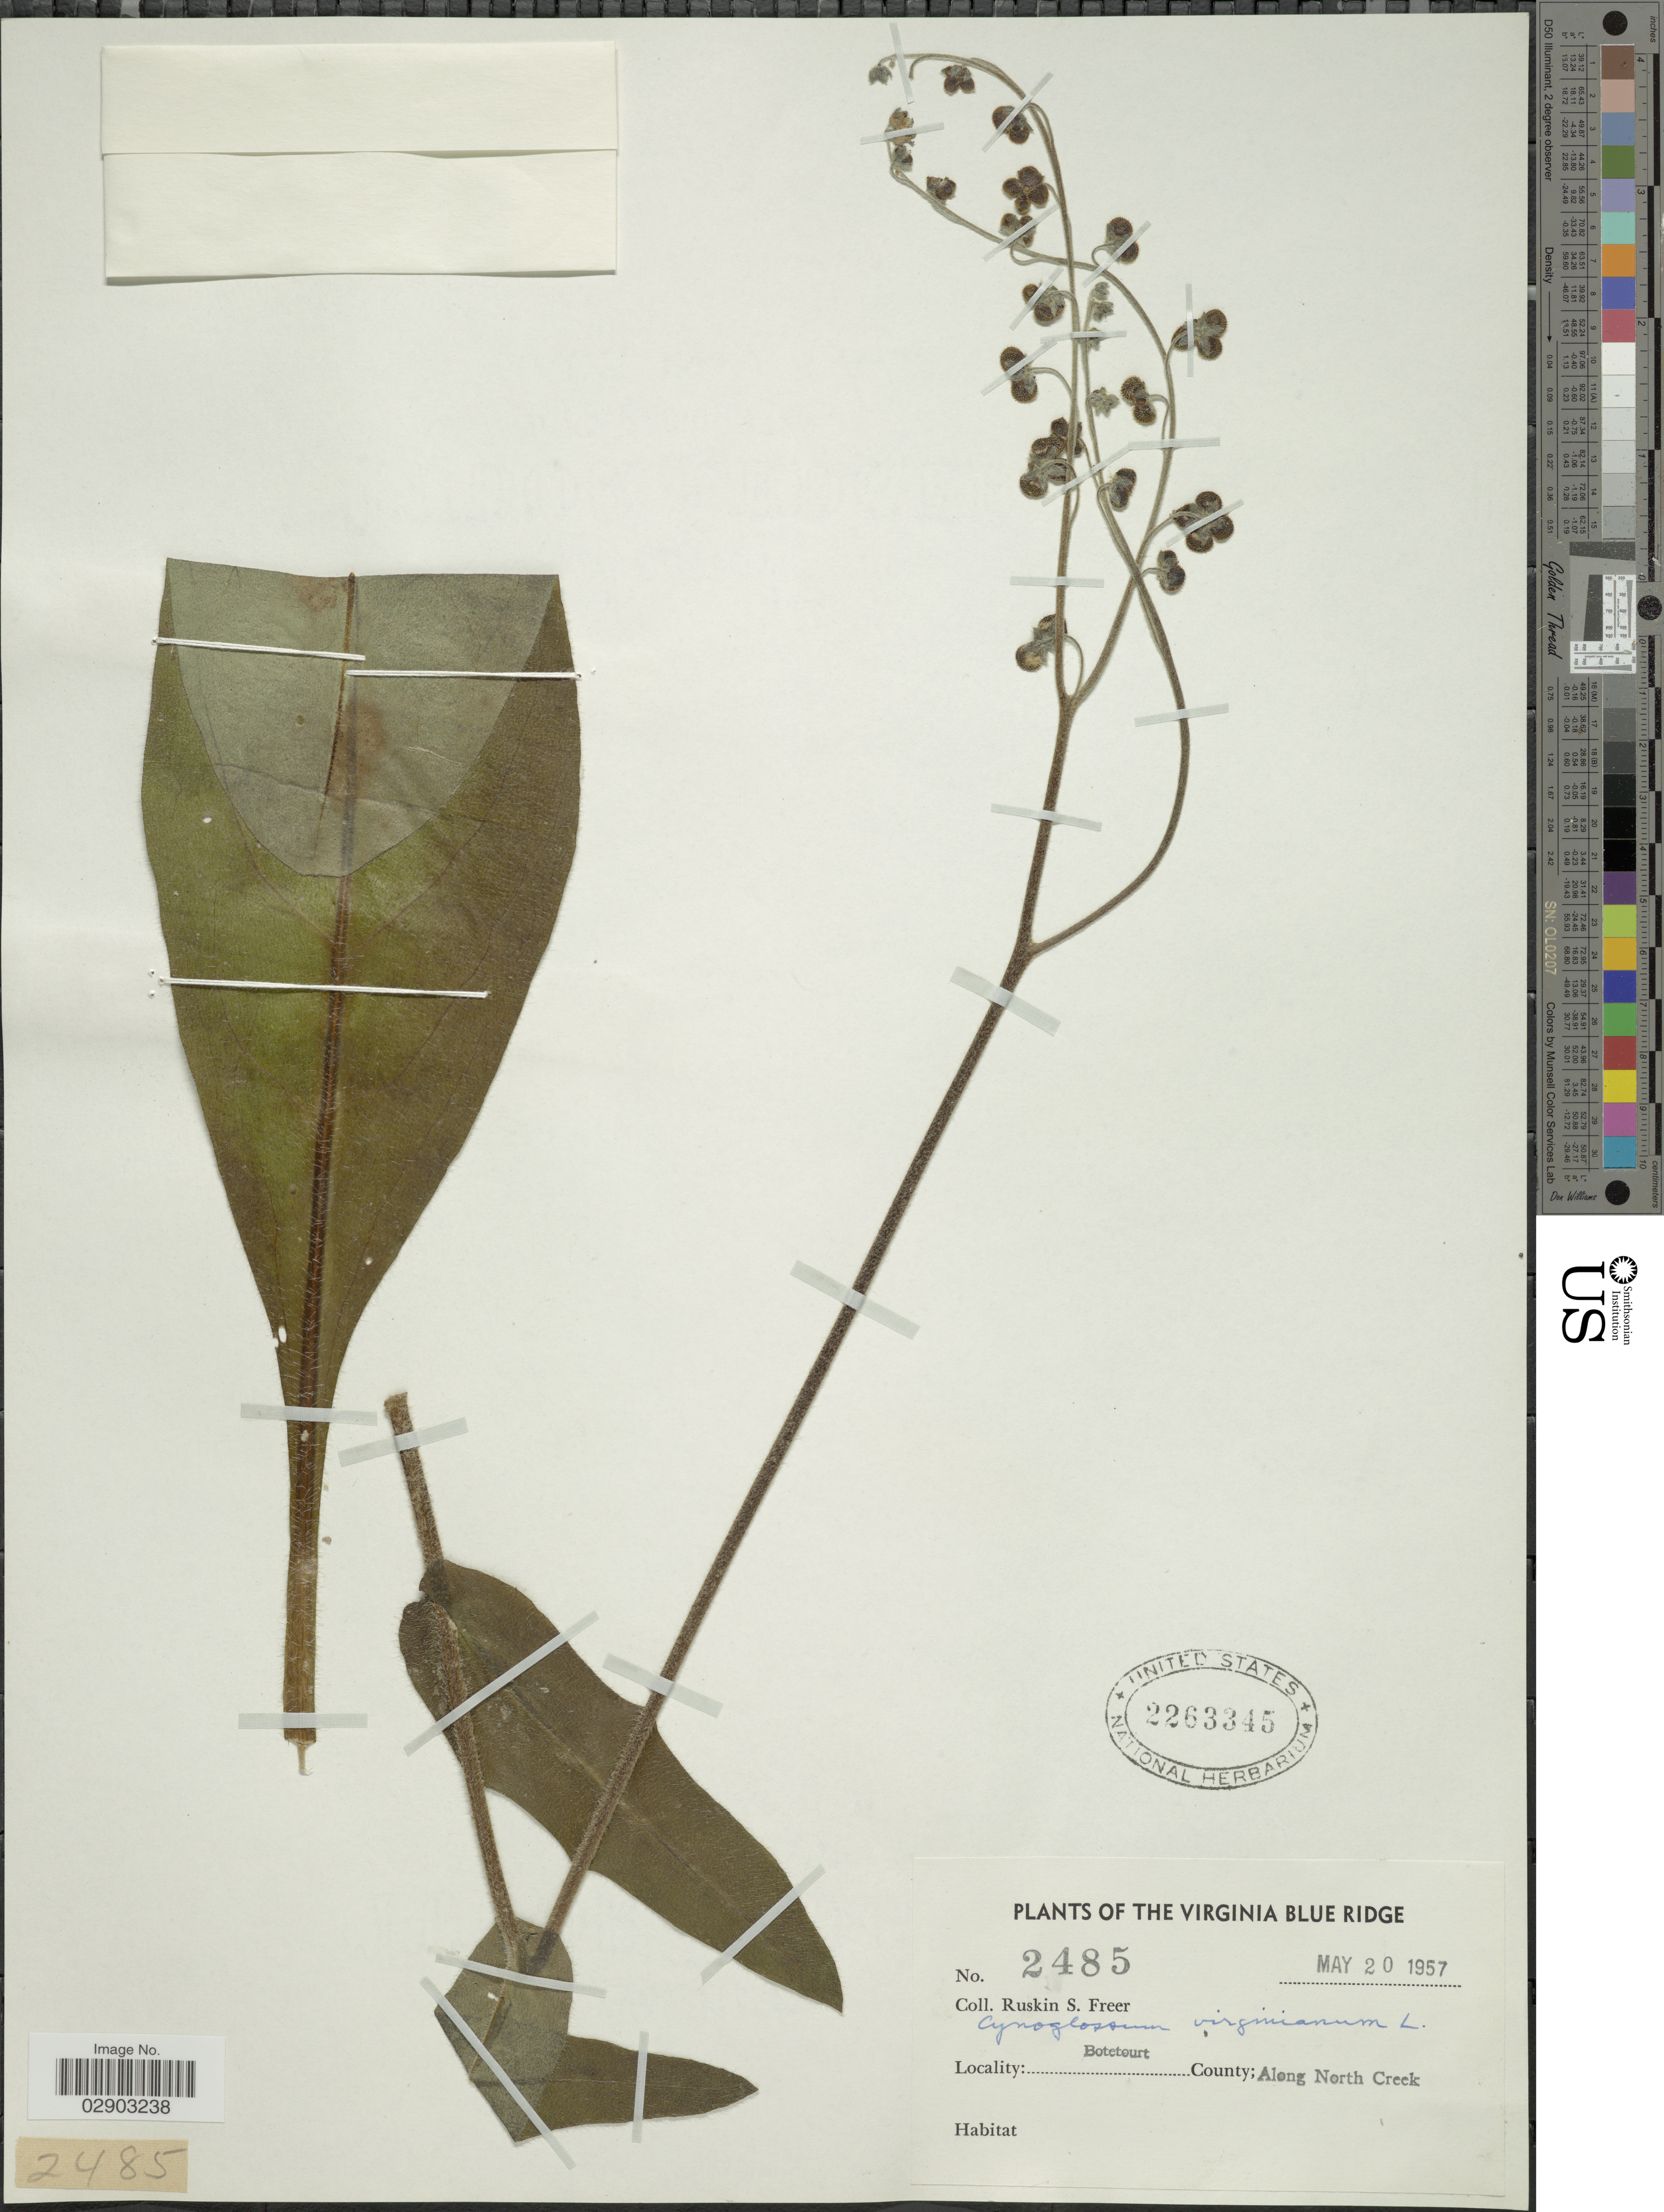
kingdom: Plantae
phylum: Tracheophyta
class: Magnoliopsida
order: Boraginales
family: Boraginaceae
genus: Cynoglossum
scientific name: Cynoglossum virginianum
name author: L.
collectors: R. Freer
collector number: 2485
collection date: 1957-05-20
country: United States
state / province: Virginia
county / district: Botetourt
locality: Virginia Blue Ridge. Botetourt County; Along North Creek.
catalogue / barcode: US 2263345